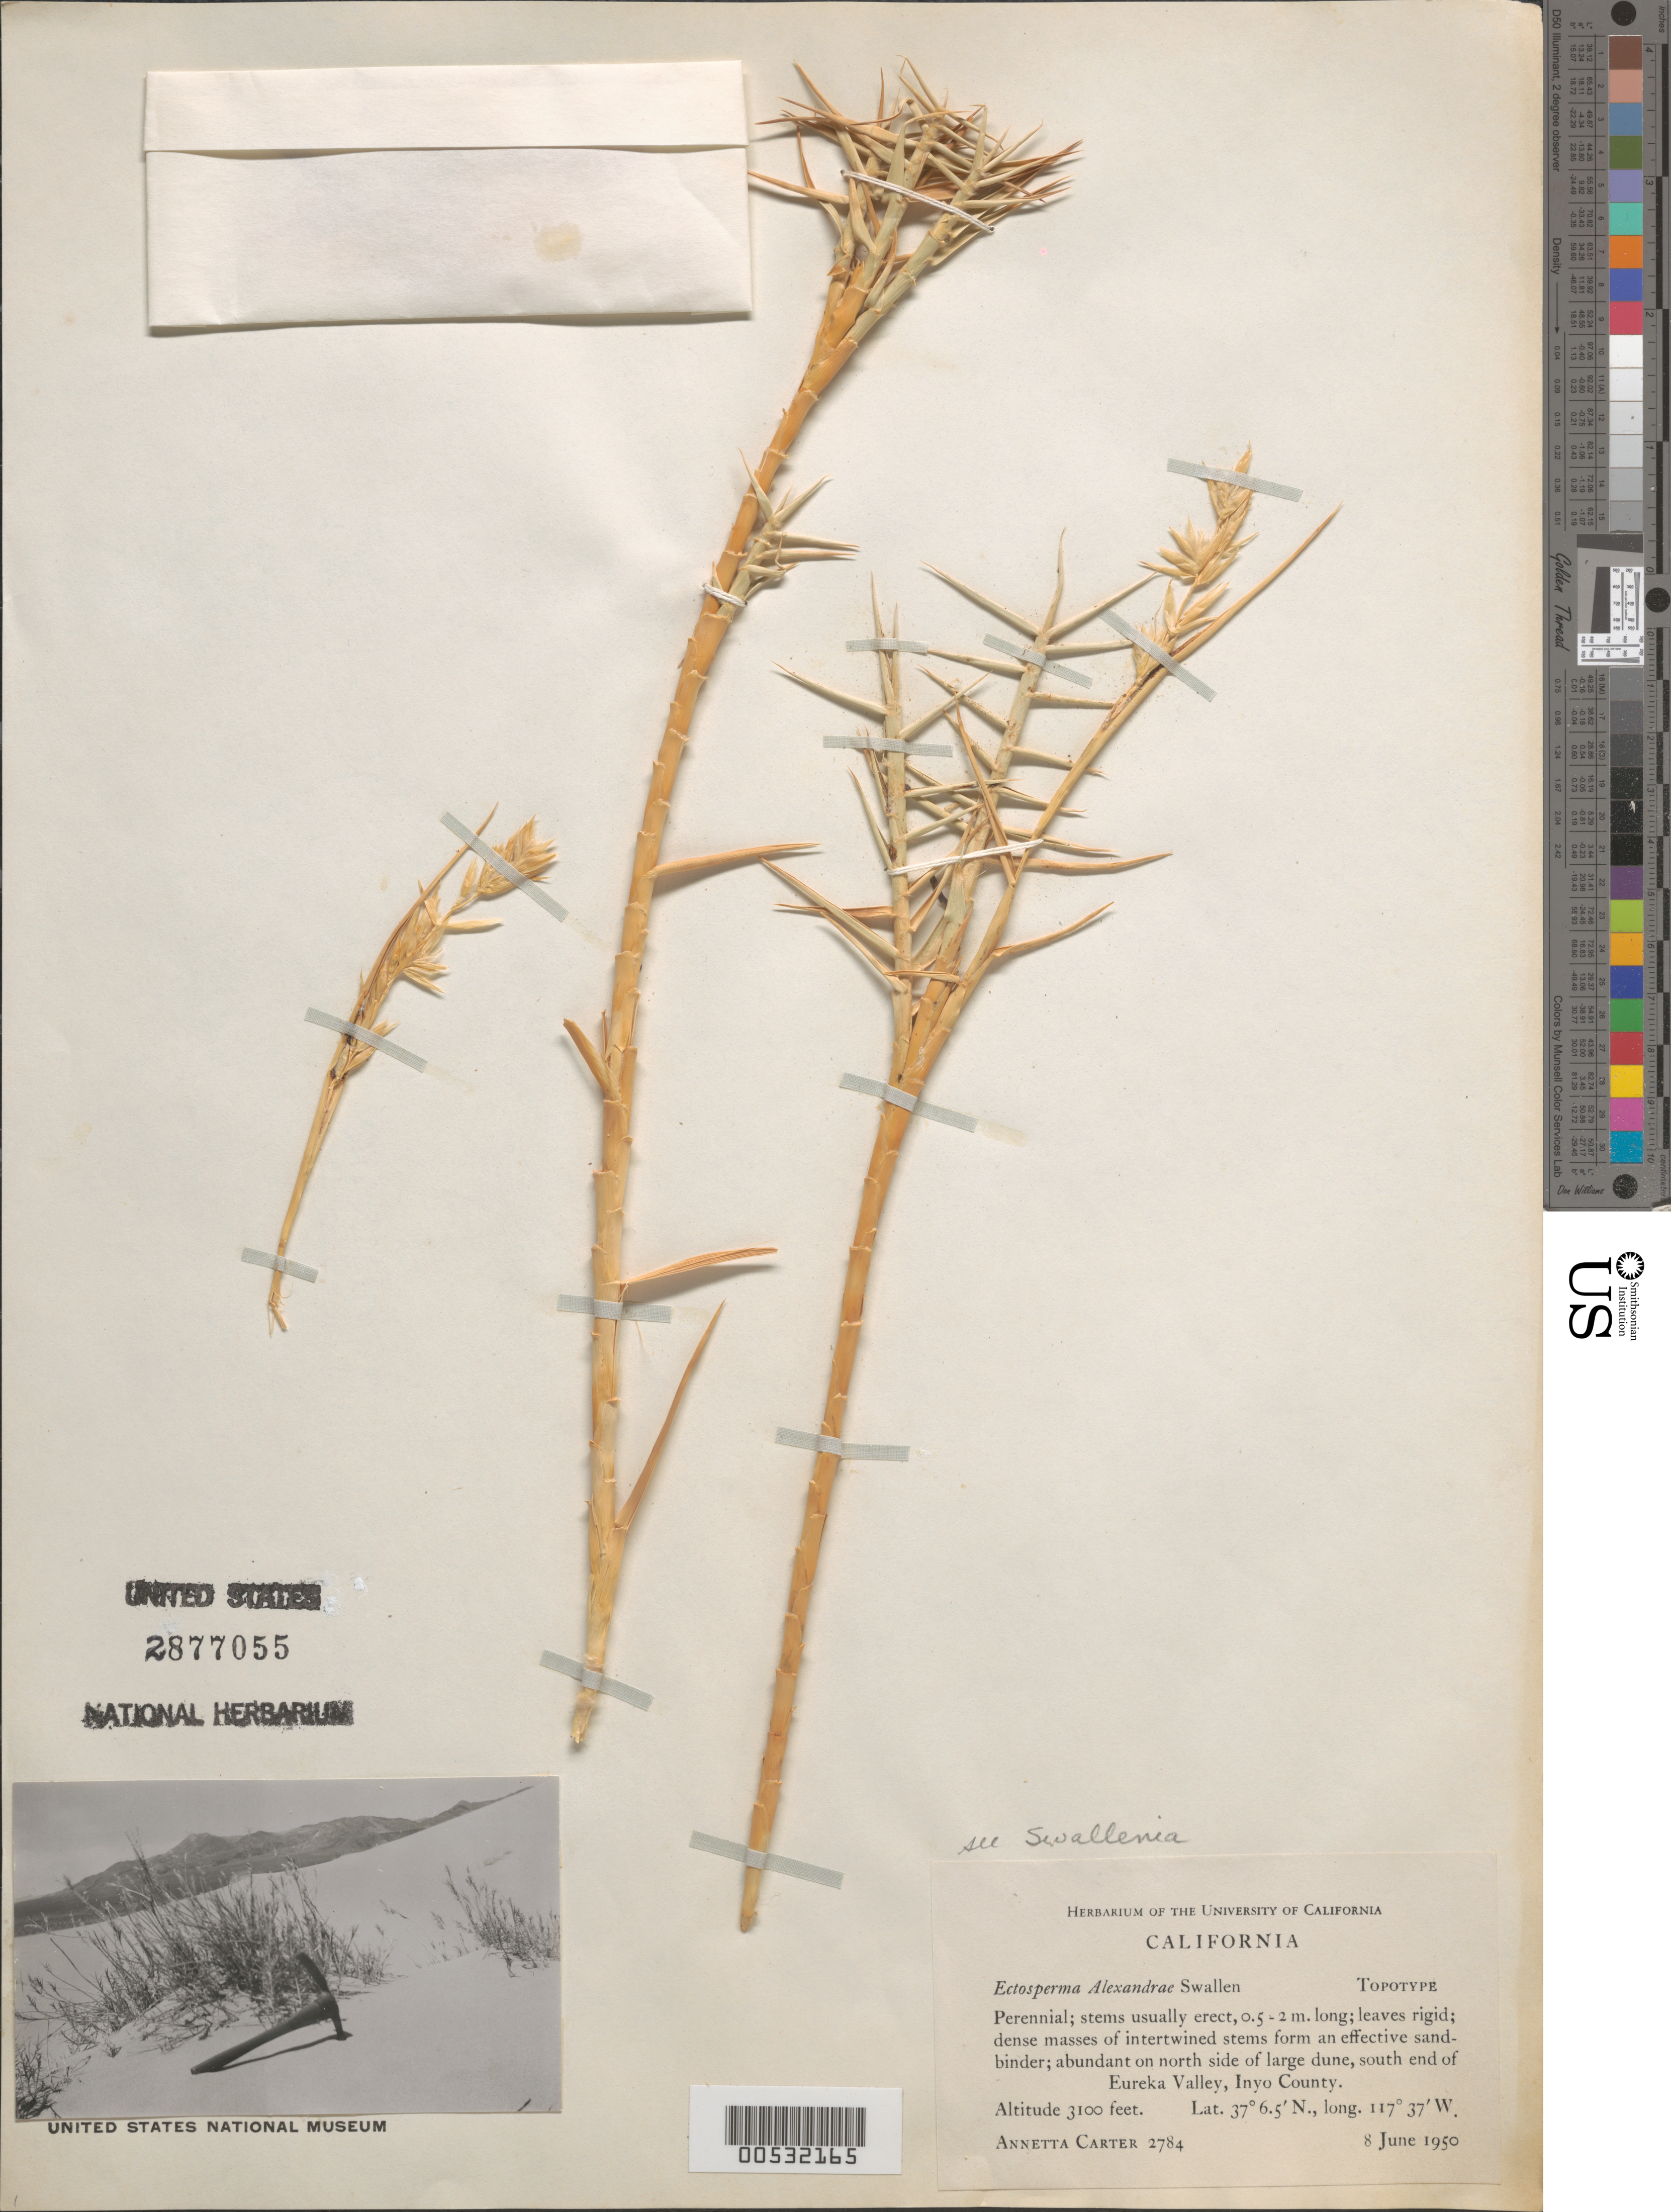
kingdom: Plantae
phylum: Tracheophyta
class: Liliopsida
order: Poales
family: Poaceae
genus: Swallenia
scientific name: Swallenia alexandrae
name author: (Swallen) Soderstr. & H. F. Decker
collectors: A. M. Carter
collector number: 2784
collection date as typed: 08 Jun 1950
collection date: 1950-06-08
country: United States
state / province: California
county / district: Inyo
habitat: Abundant on north side of large dune.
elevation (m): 944.8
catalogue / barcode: US 2877055